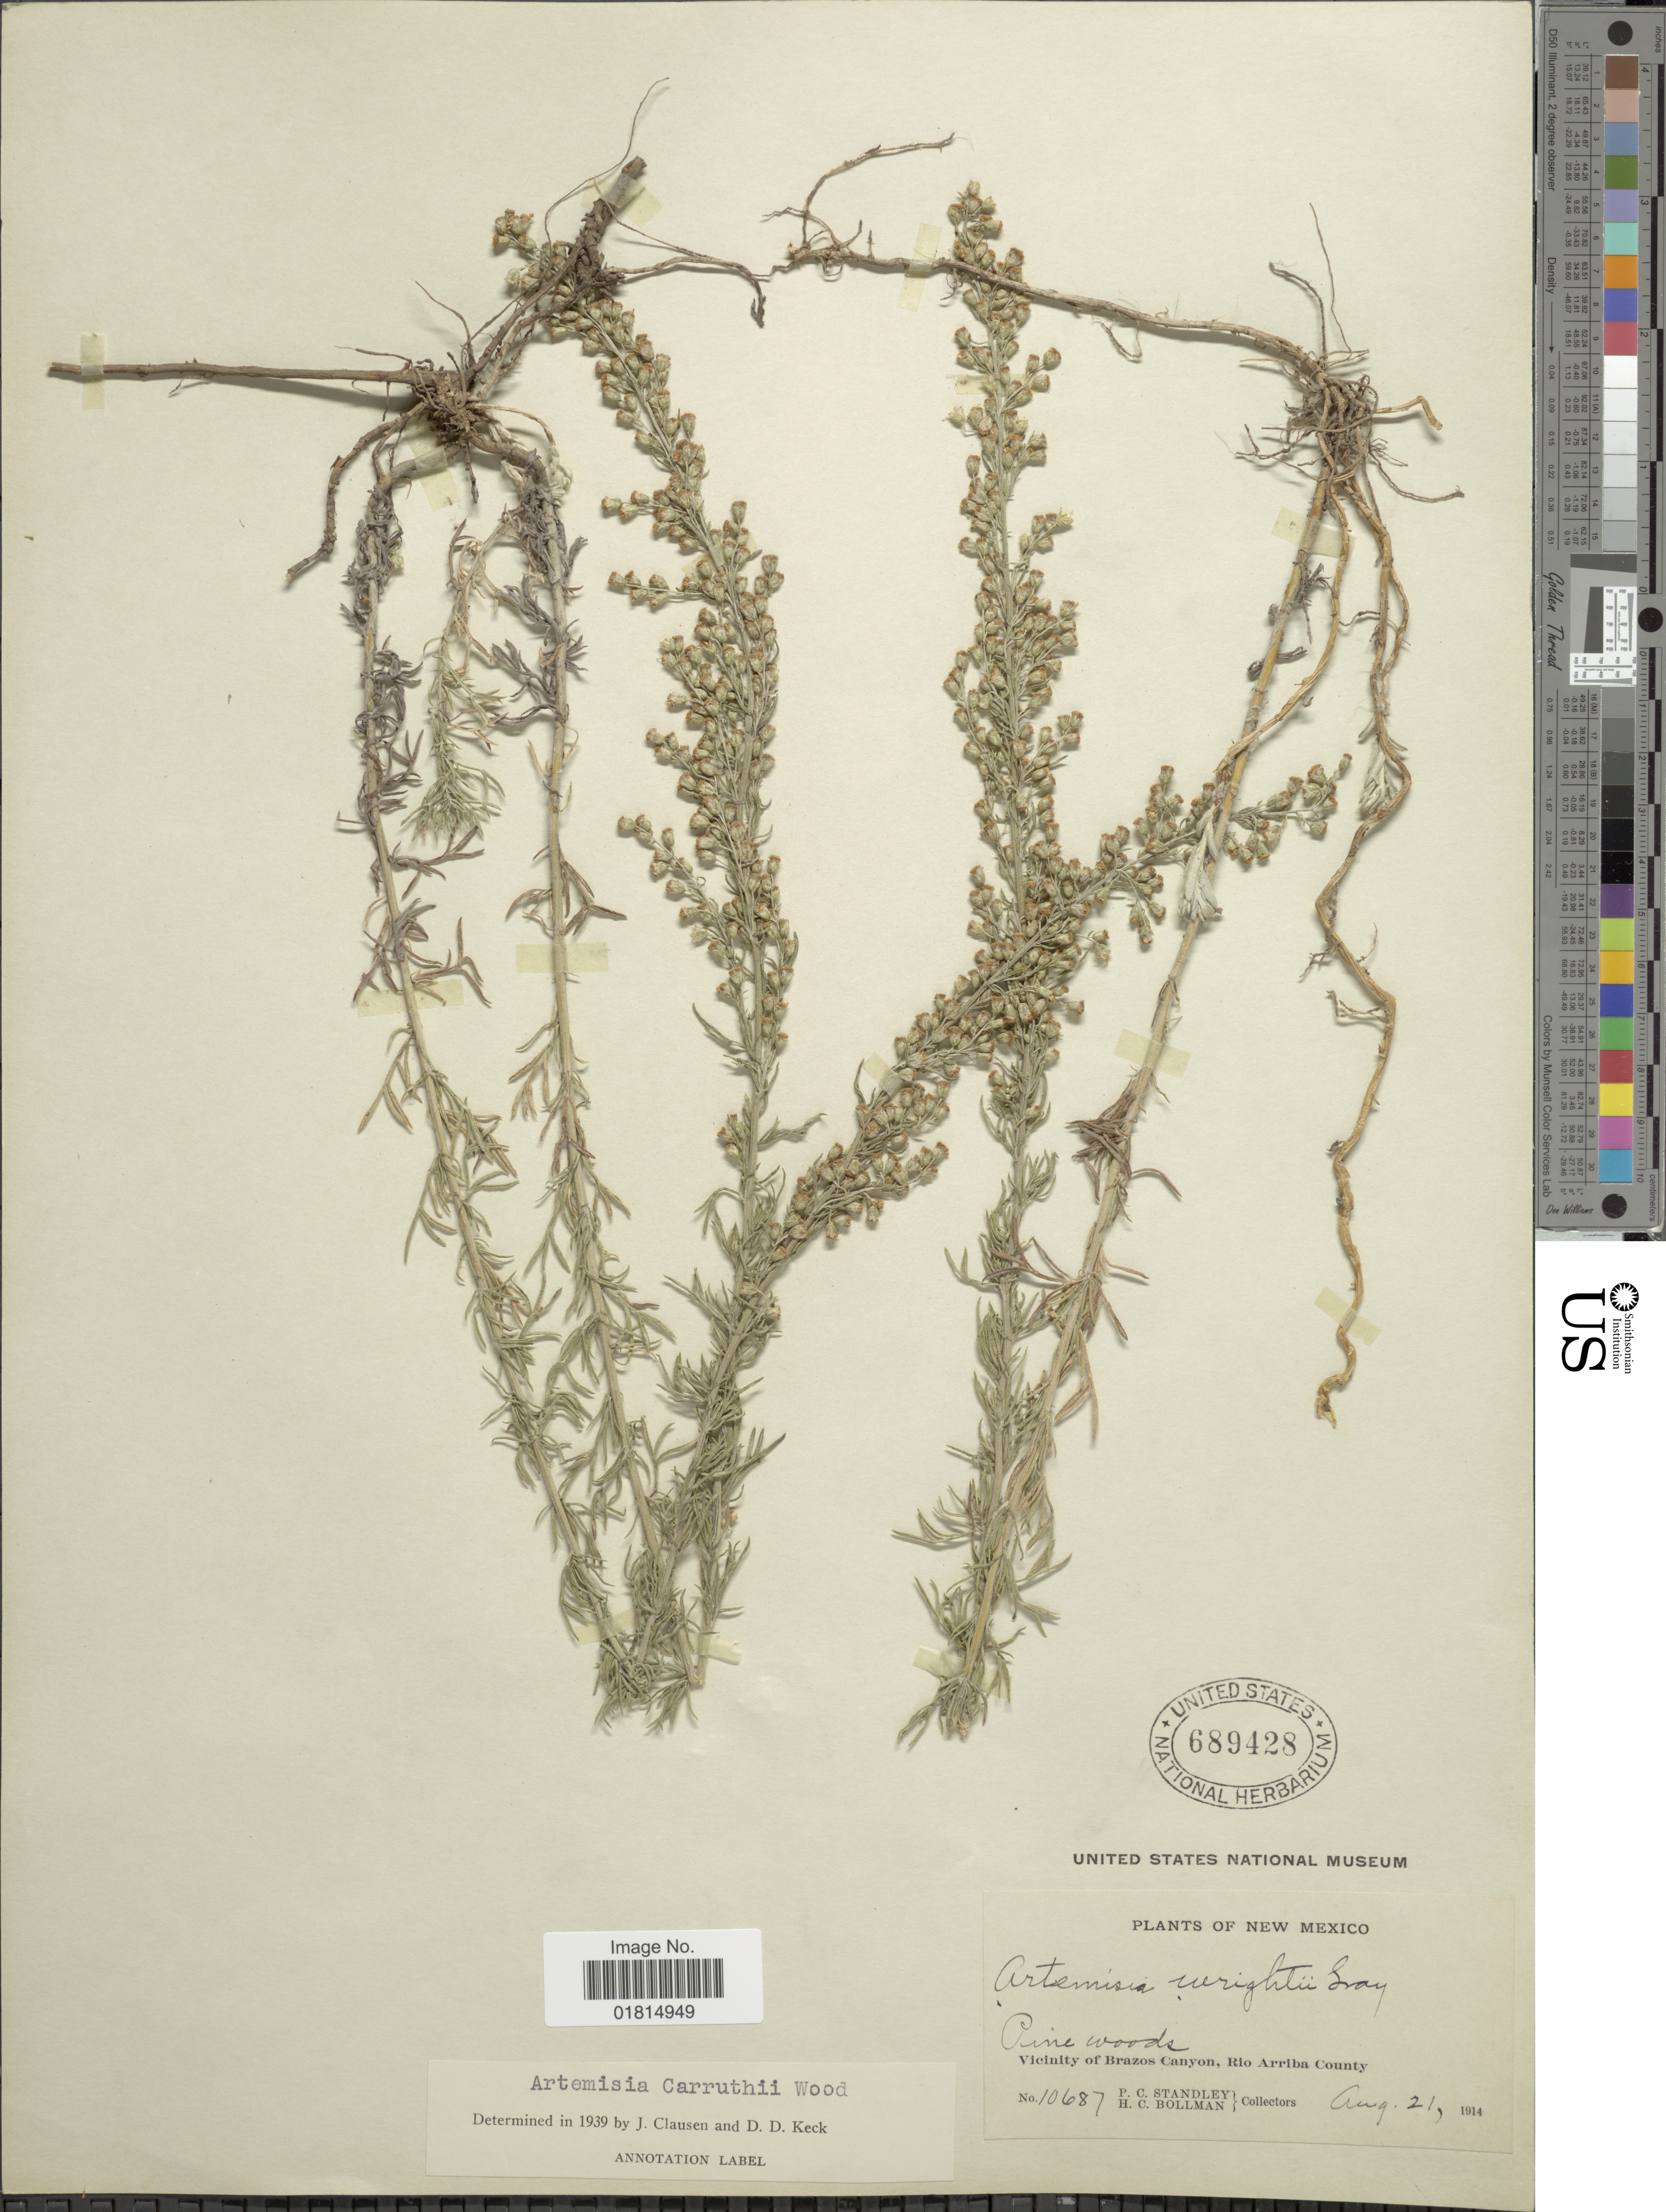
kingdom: Plantae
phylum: Tracheophyta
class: Magnoliopsida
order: Asterales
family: Asteraceae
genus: Artemisia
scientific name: Artemisia carruthii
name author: Alph. Wood ex Carruth.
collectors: P. C. Standley & H. C. Bollman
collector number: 10687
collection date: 1914-08-21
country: United States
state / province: New Mexico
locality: Pine woods. Vicinity of Brazos Canyon, Rio Arriba County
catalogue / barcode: US 689428